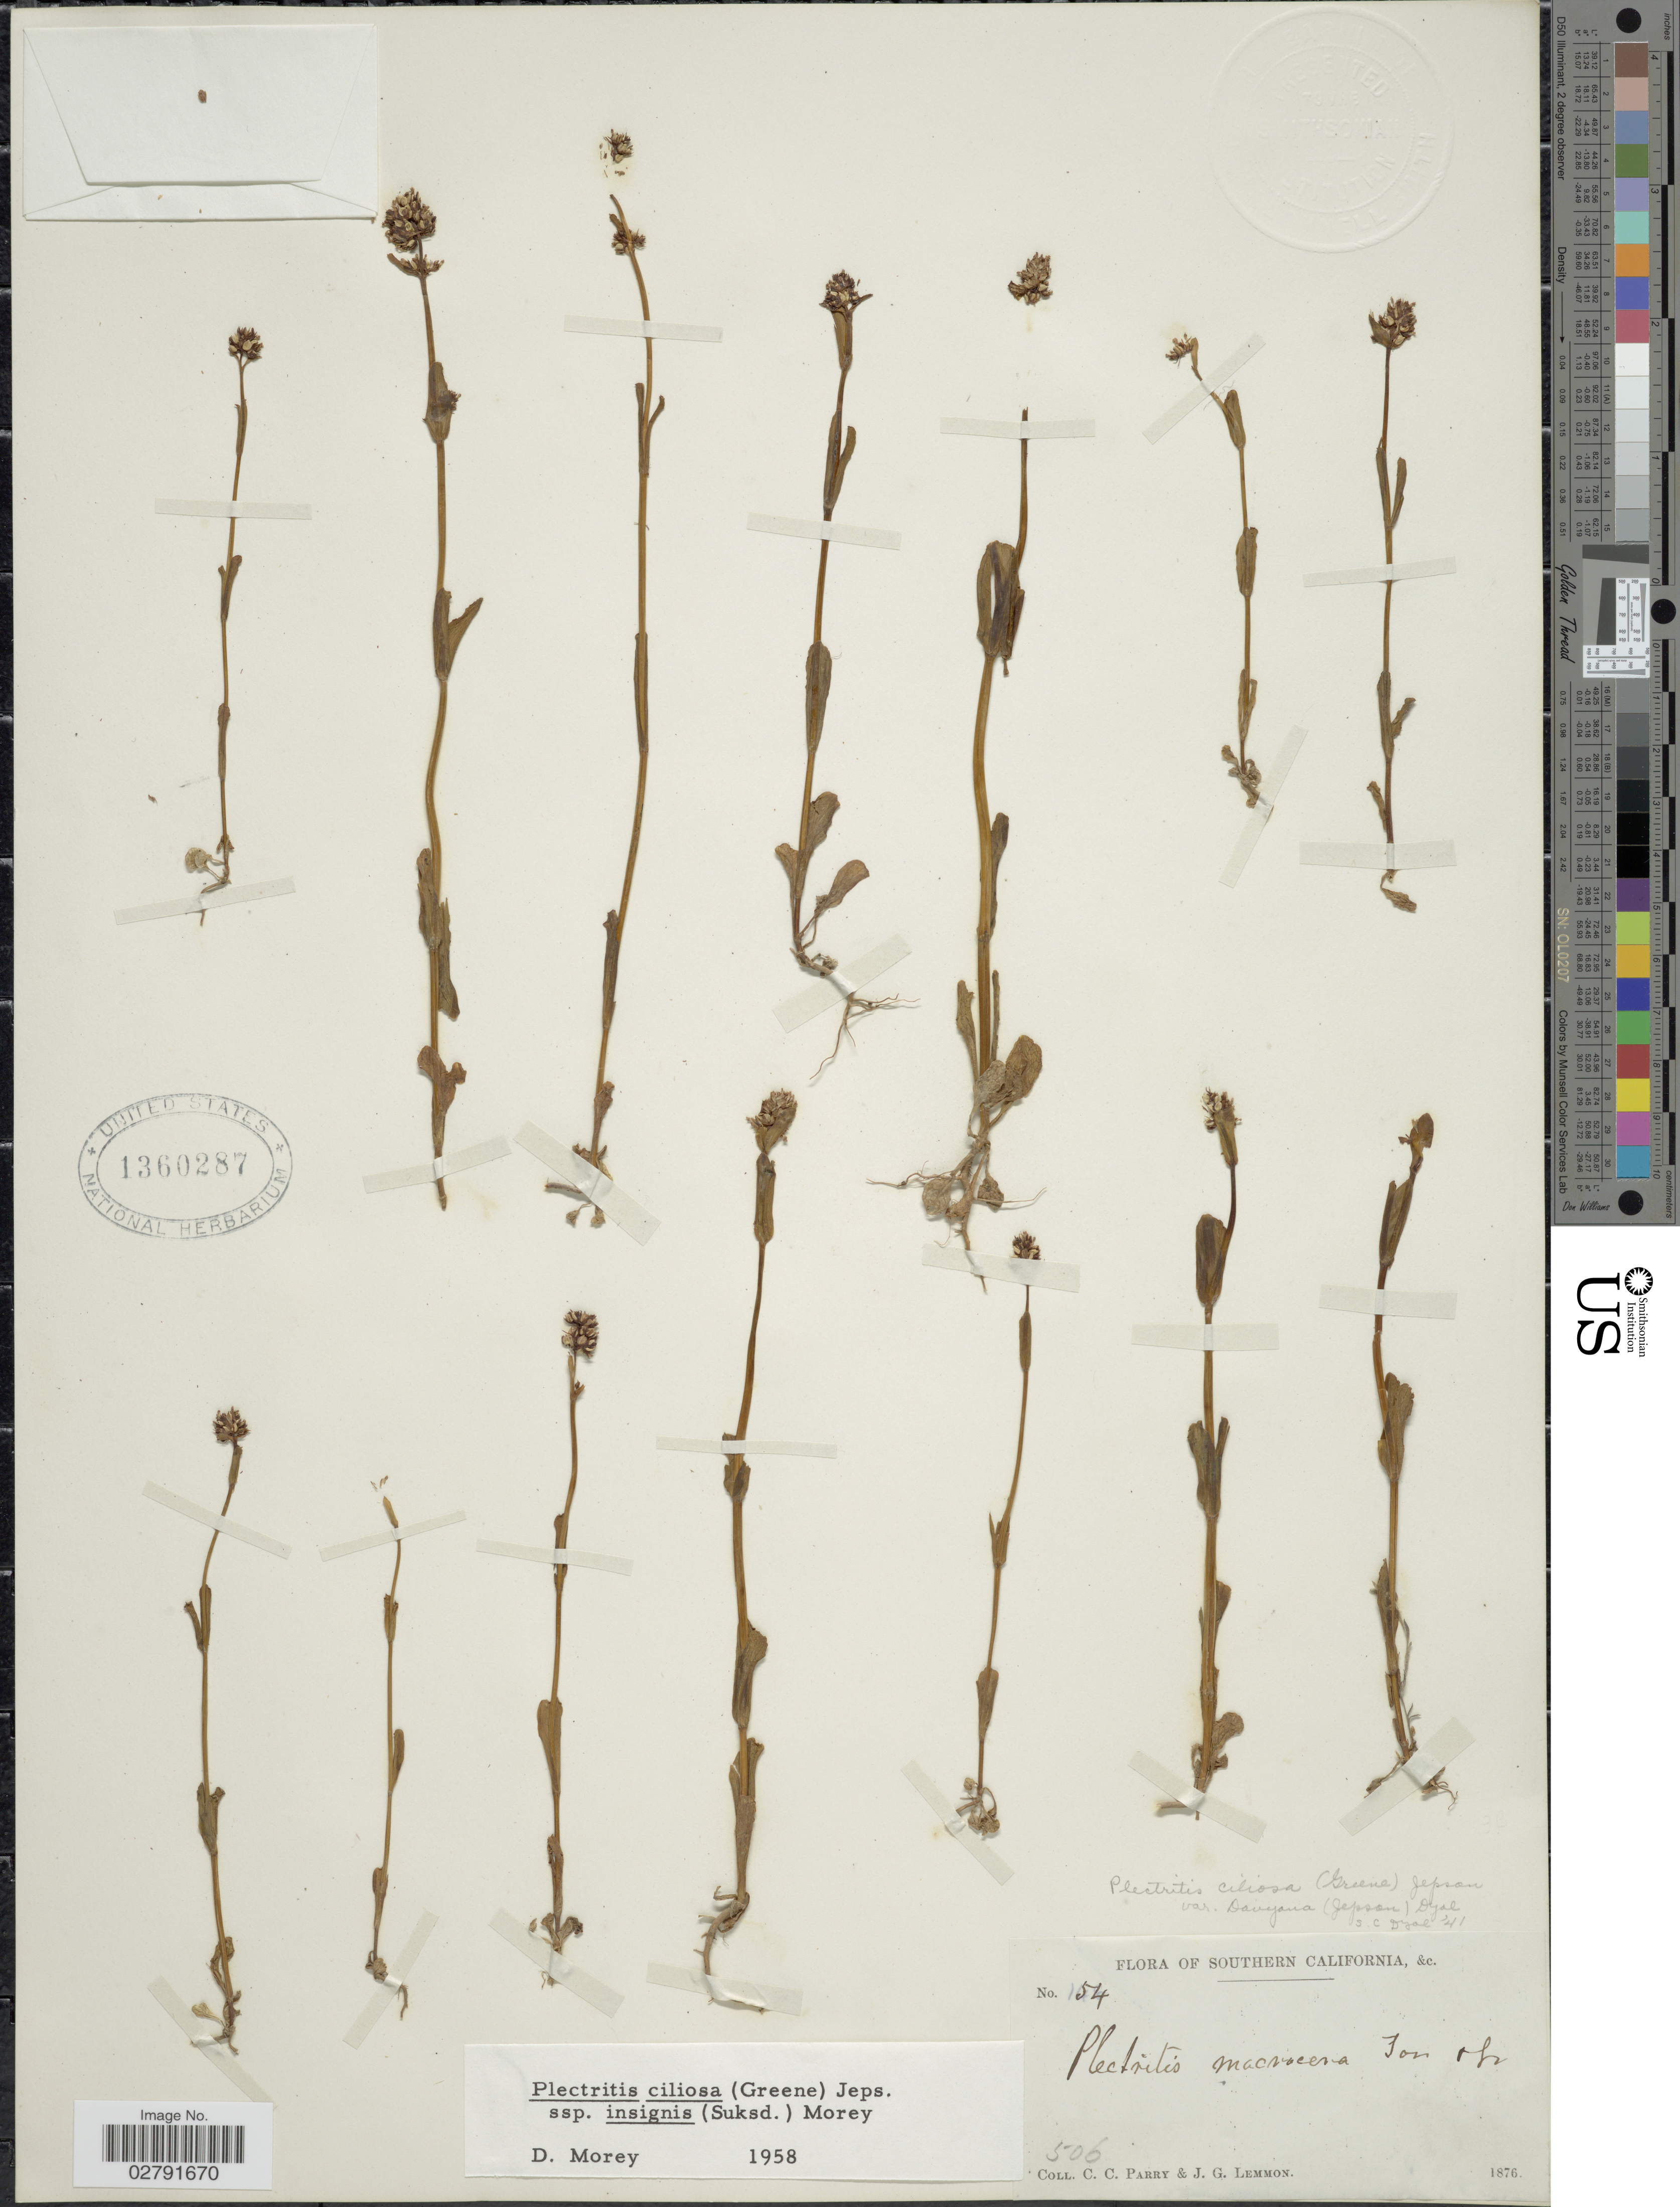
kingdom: Plantae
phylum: Tracheophyta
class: Magnoliopsida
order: Dipsacales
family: Caprifoliaceae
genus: Plectritis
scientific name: Plectritis ciliosa subsp. insignis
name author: (Suksd.) Morey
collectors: C. C. Parry & J. Lemmon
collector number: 154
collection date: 1876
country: United States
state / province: California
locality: Southern California & c.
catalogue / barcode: US 1360287